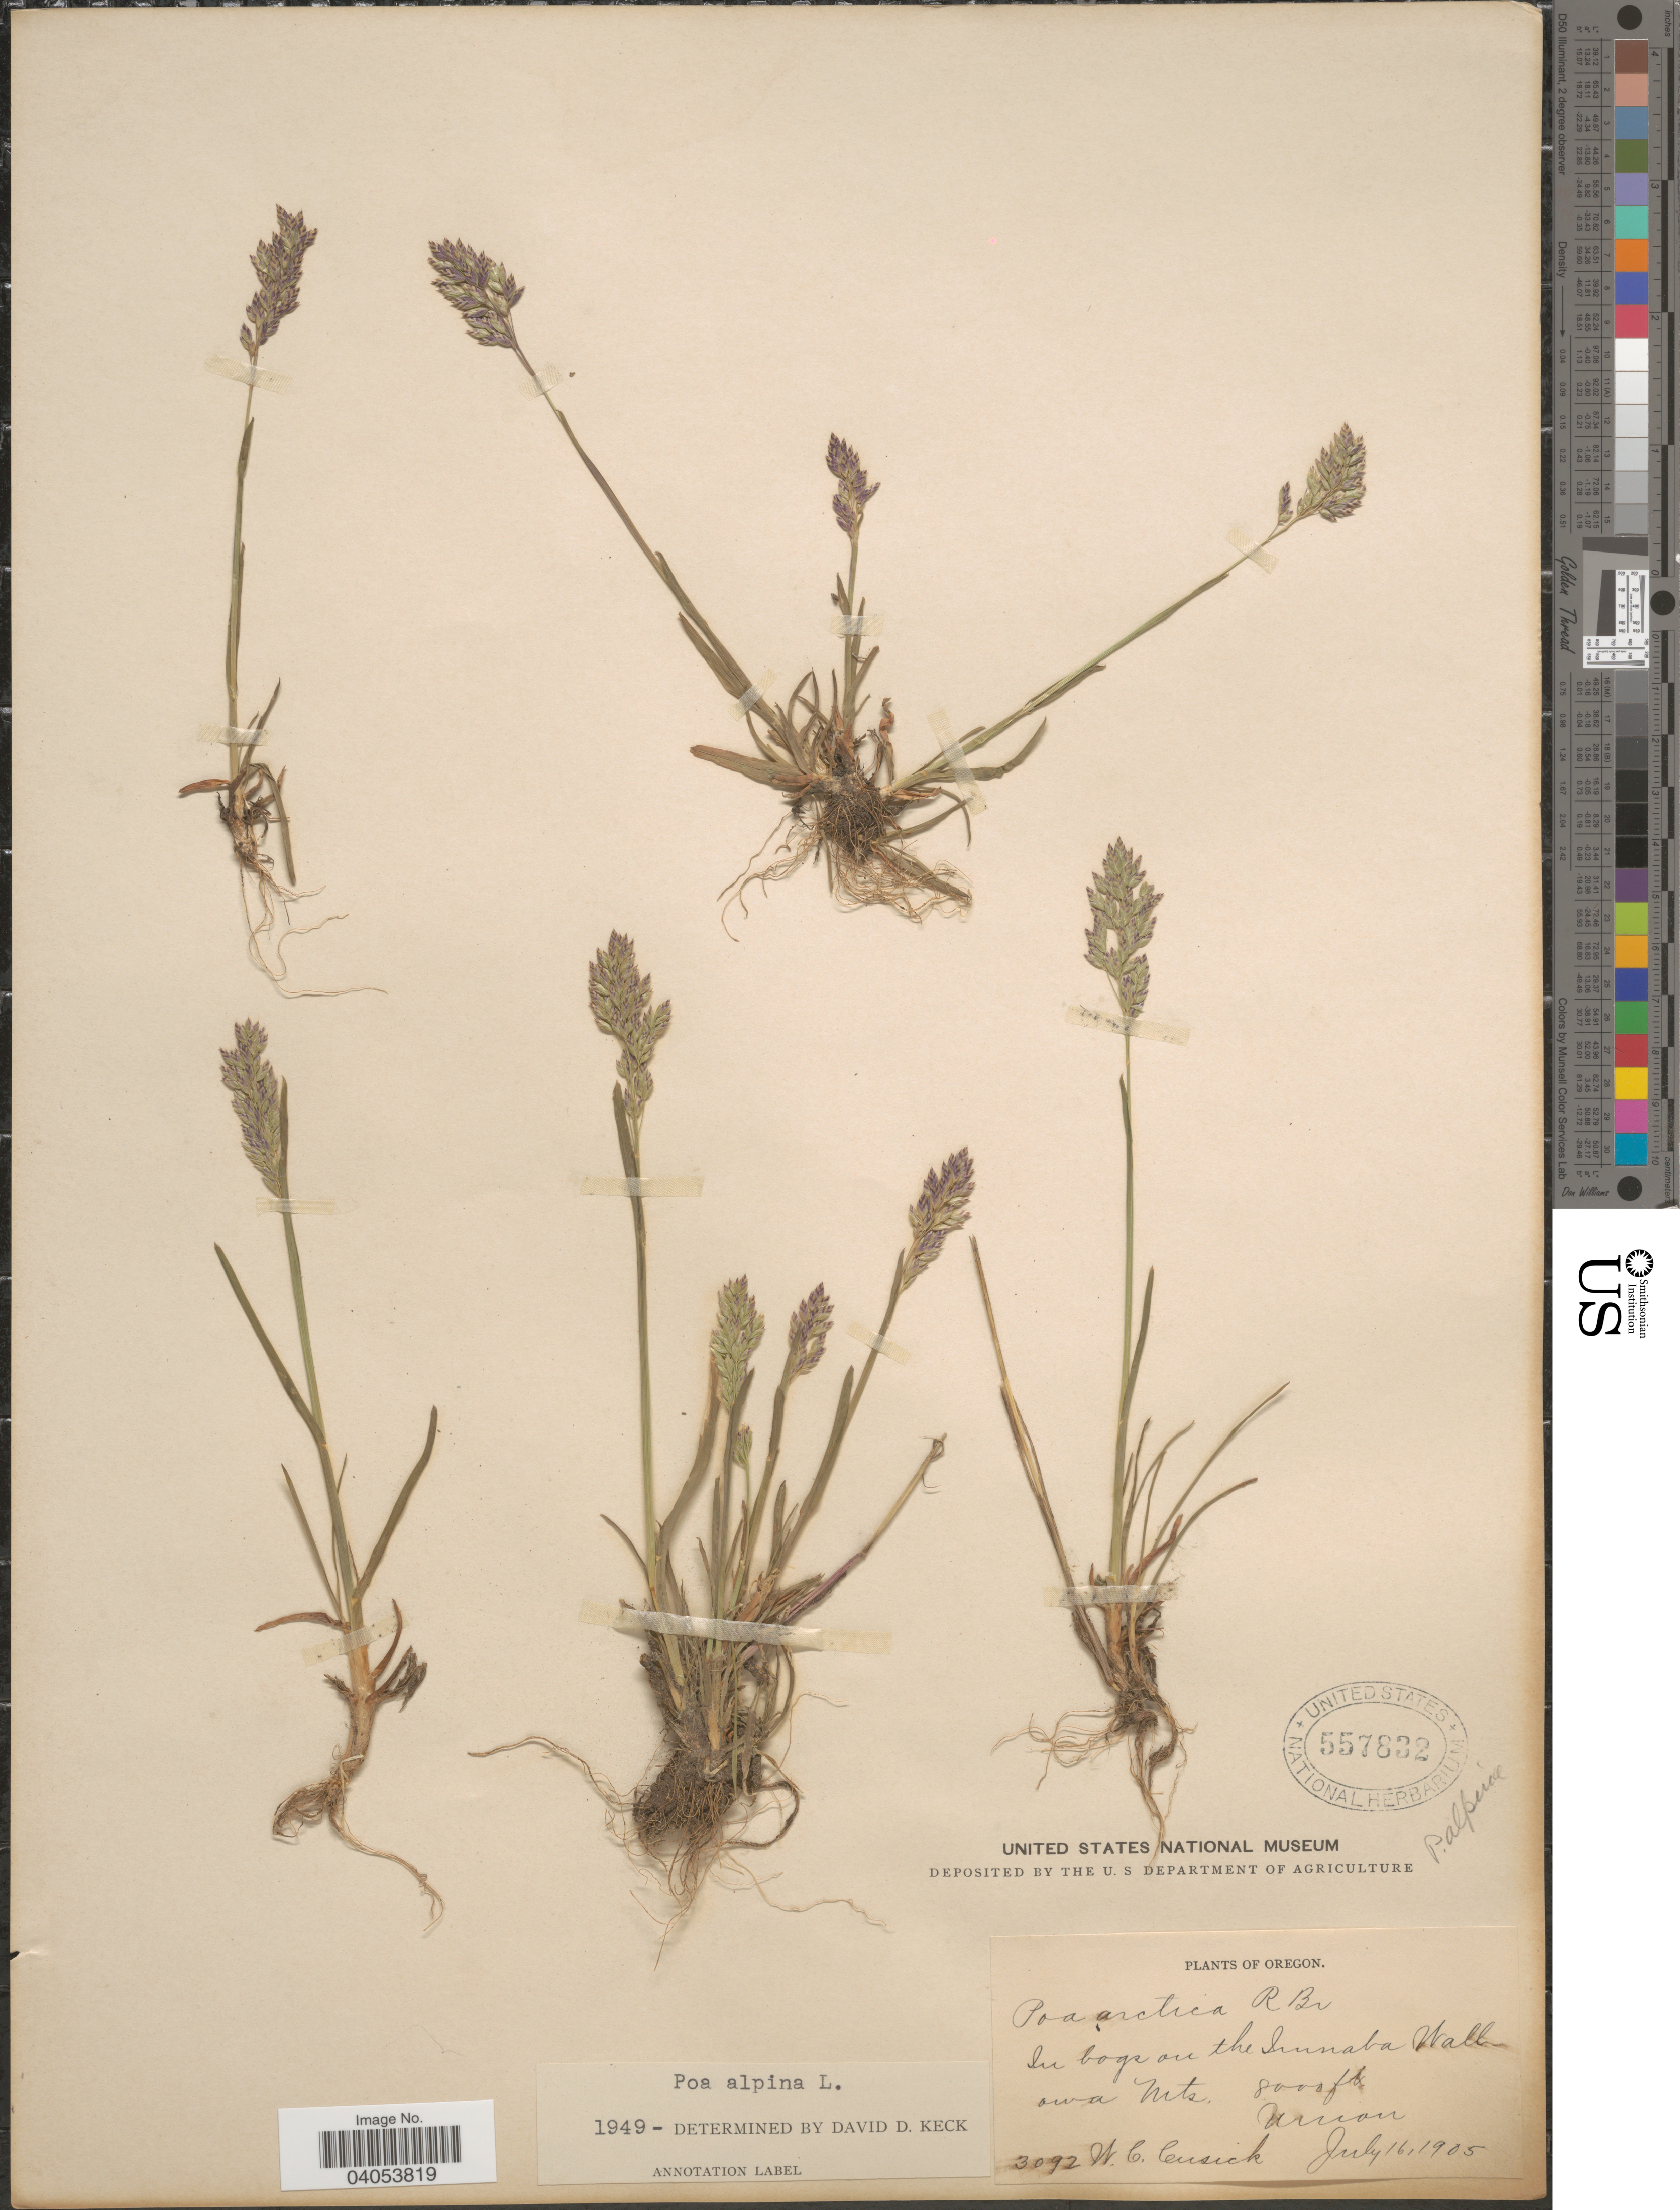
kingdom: Plantae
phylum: Tracheophyta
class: Liliopsida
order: Poales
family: Poaceae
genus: Poa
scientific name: Poa alpina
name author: L.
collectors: W. C. Cusick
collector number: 3092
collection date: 1905-07-16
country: United States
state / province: Oregon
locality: In bogs on the Imnaha Wallowa Mts. Uman.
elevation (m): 2438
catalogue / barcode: US 557832